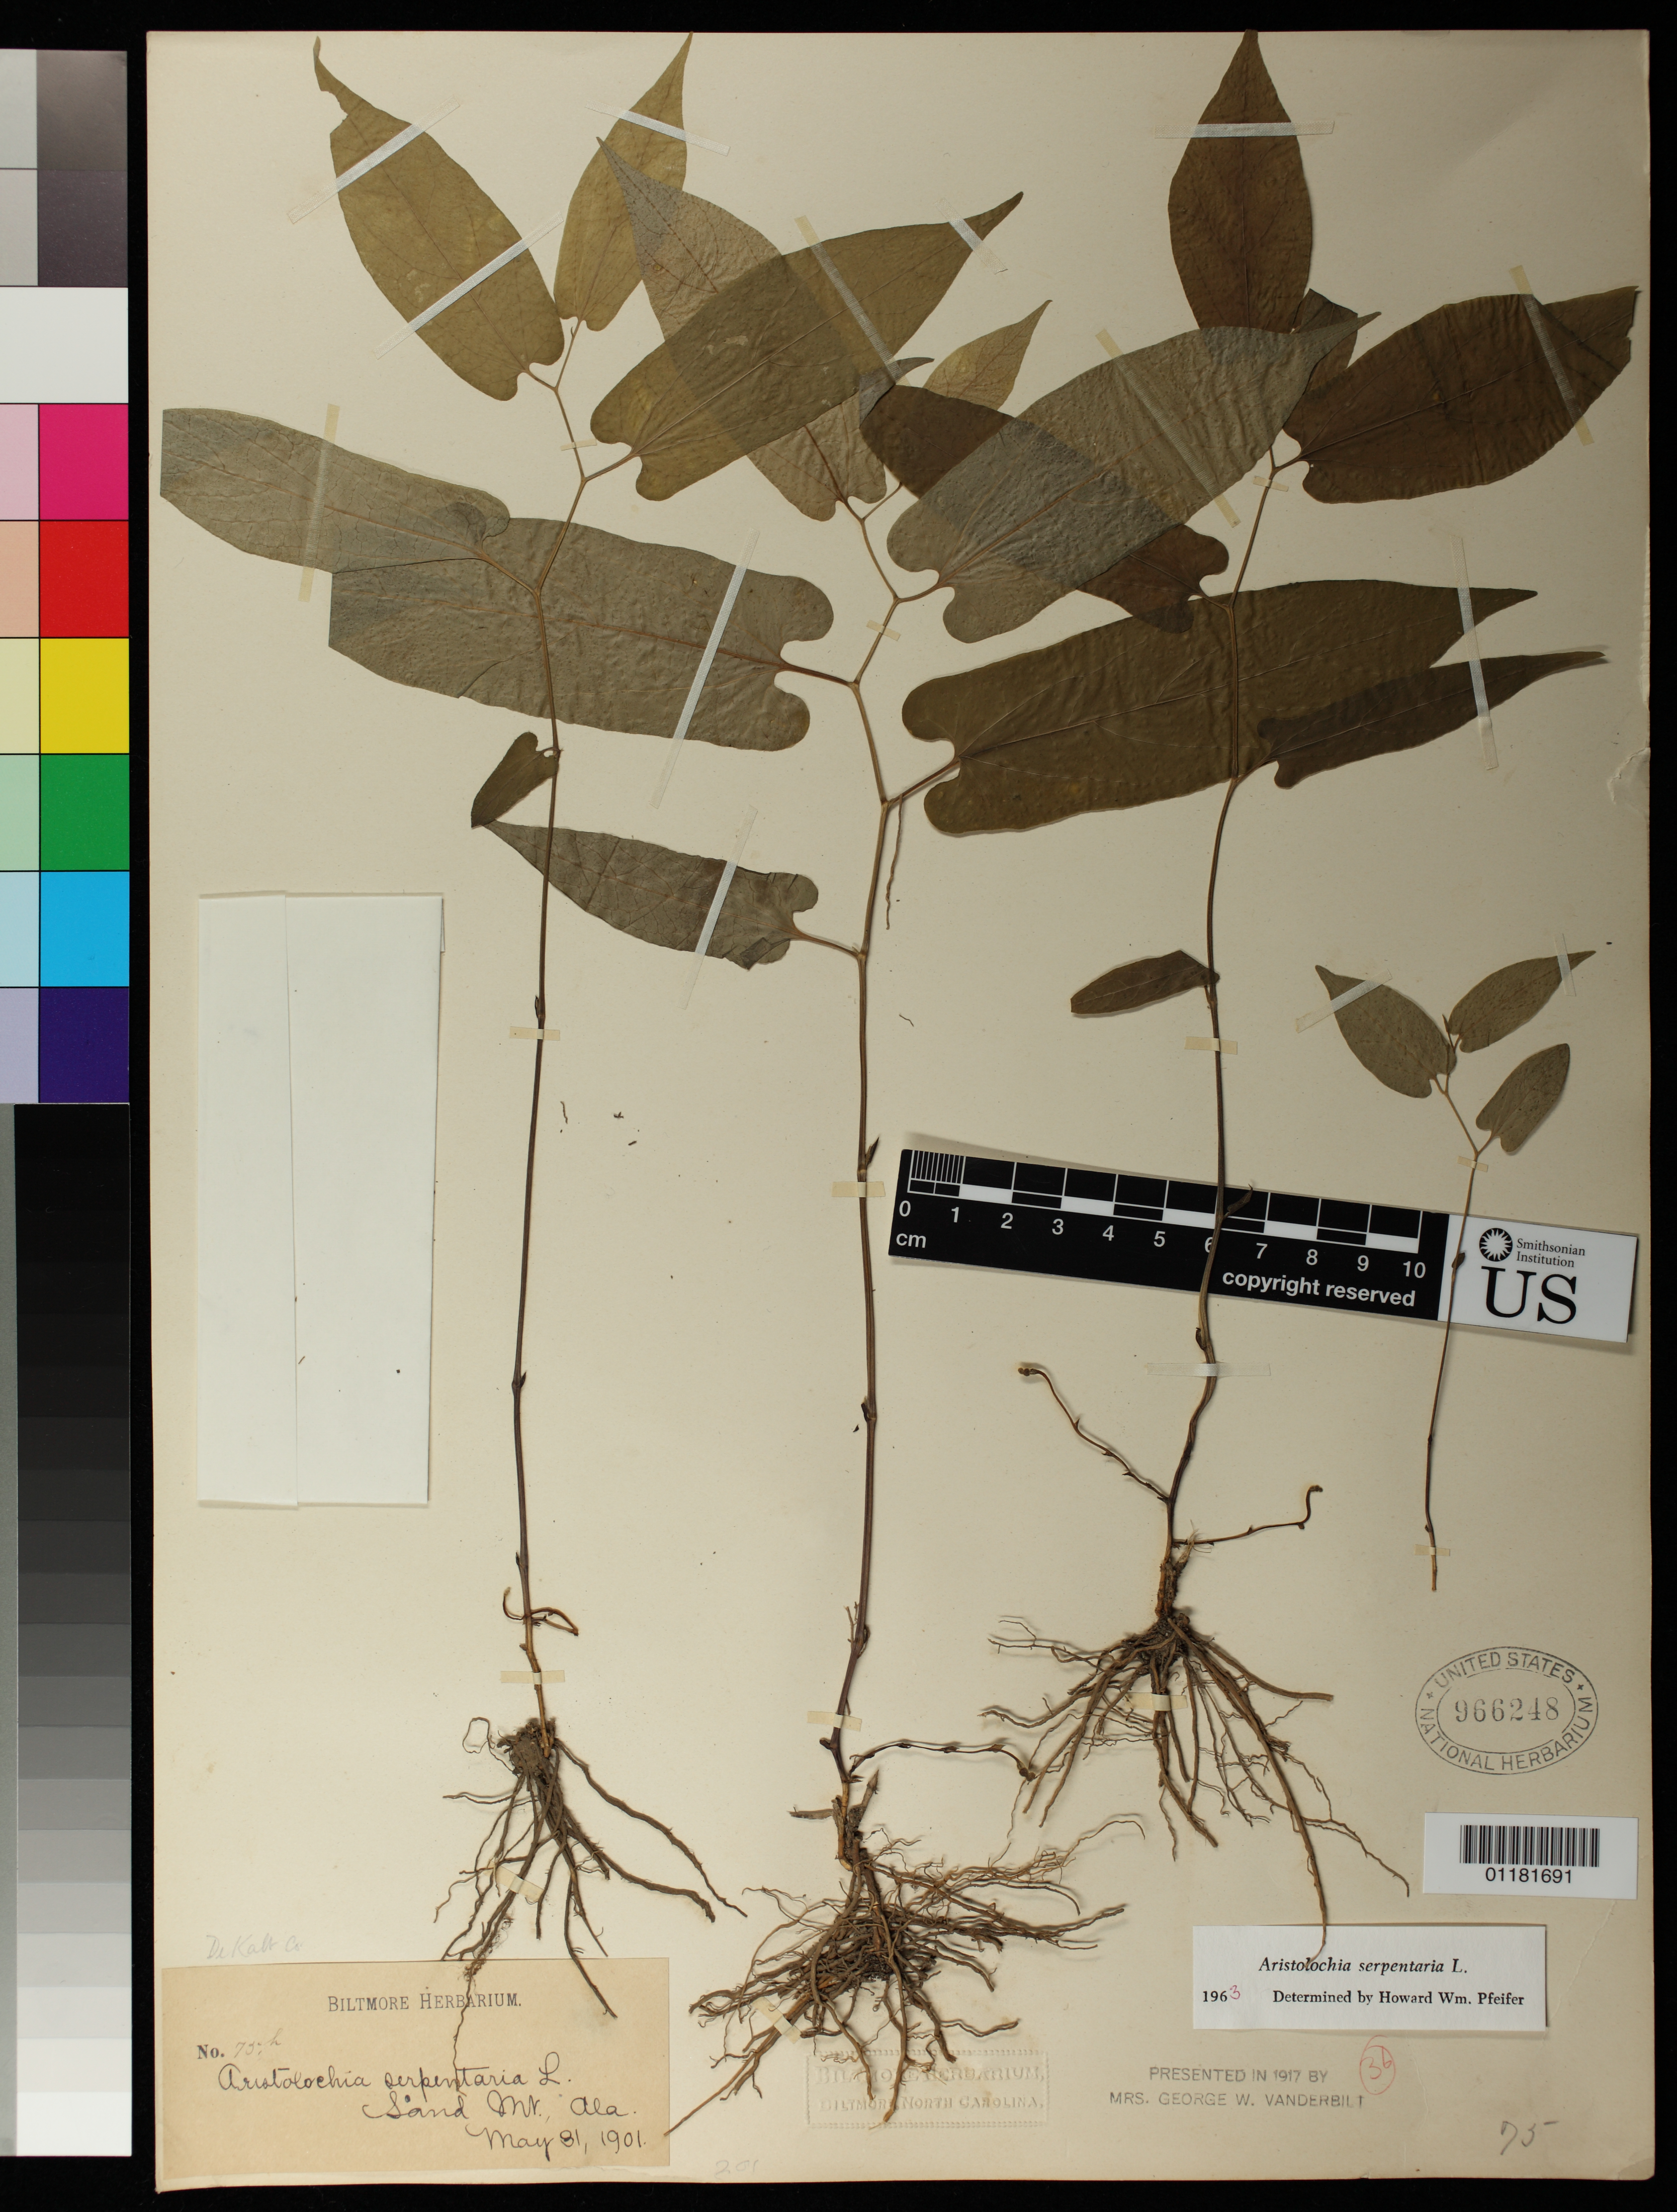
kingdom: Plantae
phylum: Tracheophyta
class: Magnoliopsida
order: Piperales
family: Aristolochiaceae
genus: Aristolochia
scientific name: Aristolochia serpentaria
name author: L.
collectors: ex herb. Biltmore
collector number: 75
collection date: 1901-05-31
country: United States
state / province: Alabama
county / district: DeKalb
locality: Sand Mountain, DeKalb County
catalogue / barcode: US 966248